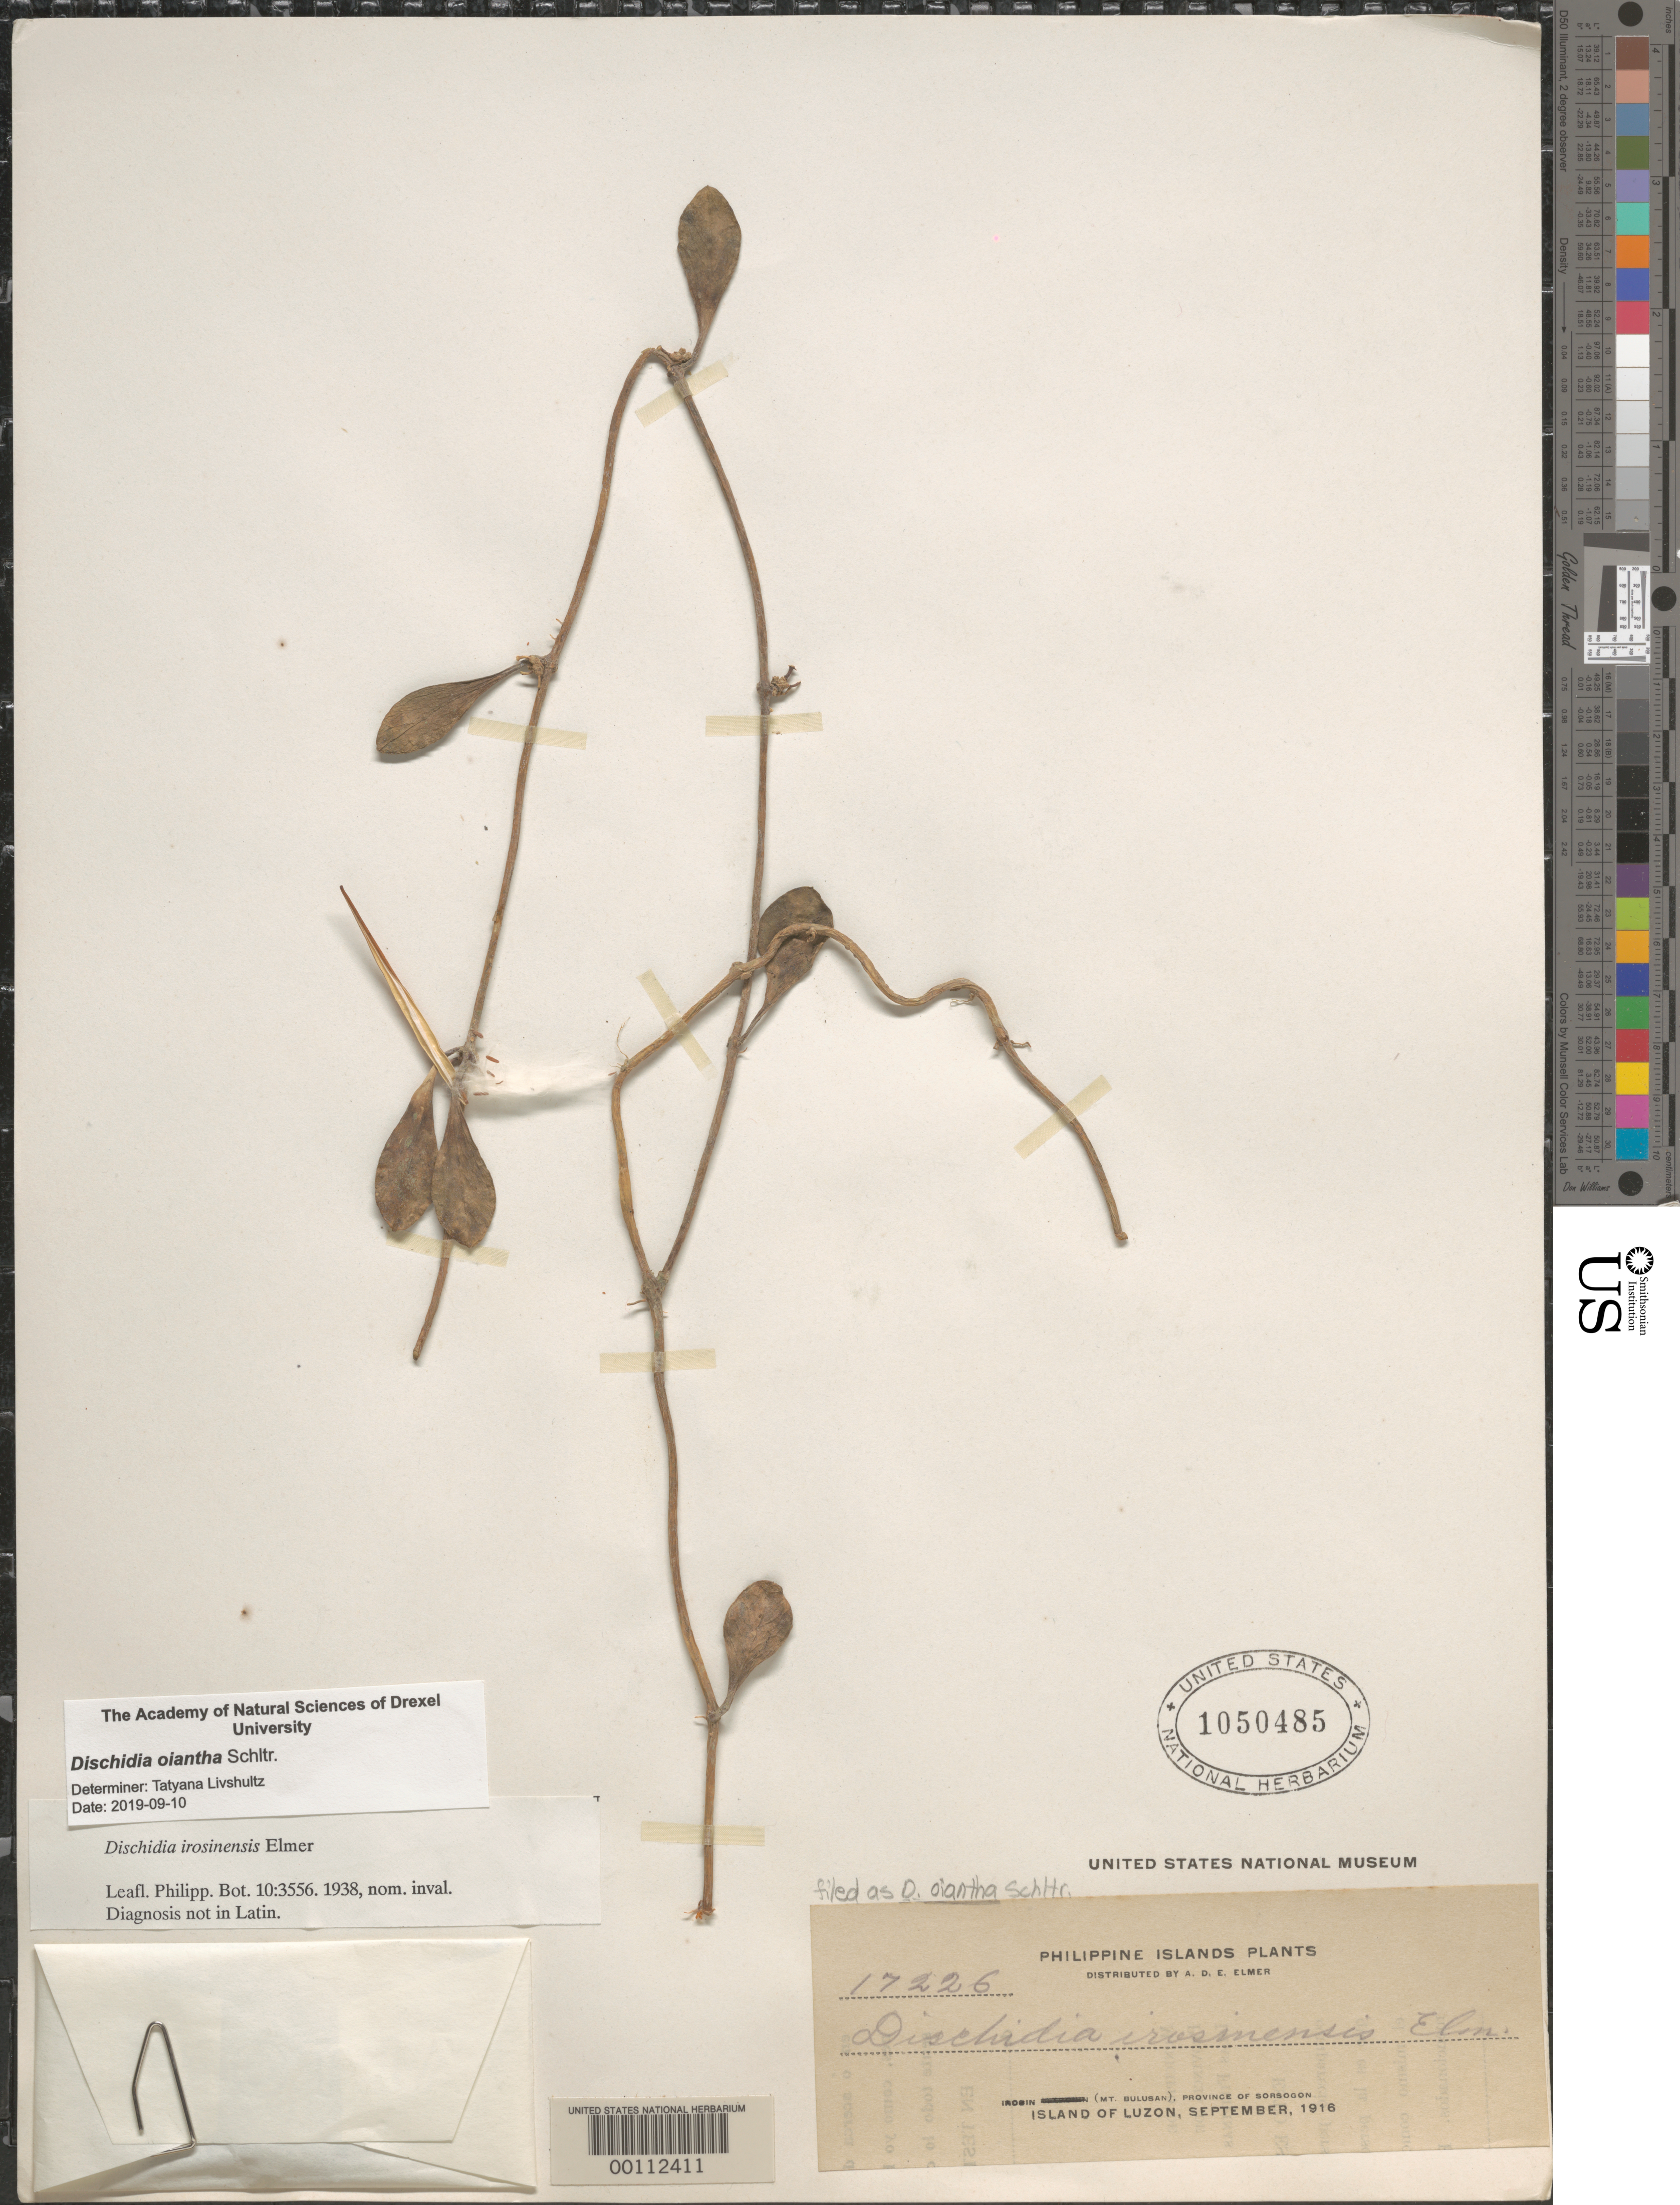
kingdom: Plantae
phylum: Tracheophyta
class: Magnoliopsida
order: Gentianales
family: Apocynaceae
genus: Dischidia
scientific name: Dischidia irosinensis Elmer, nom. inval.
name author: Elmer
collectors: A. D. E. Elmer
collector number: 17226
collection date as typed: Apr 1916 to -- Sep 1916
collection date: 1916-04/1916-09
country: Philippines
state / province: Bicol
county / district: Sorsogon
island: Luzon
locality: Irosin, Mt. Bulusan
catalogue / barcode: US 1050485